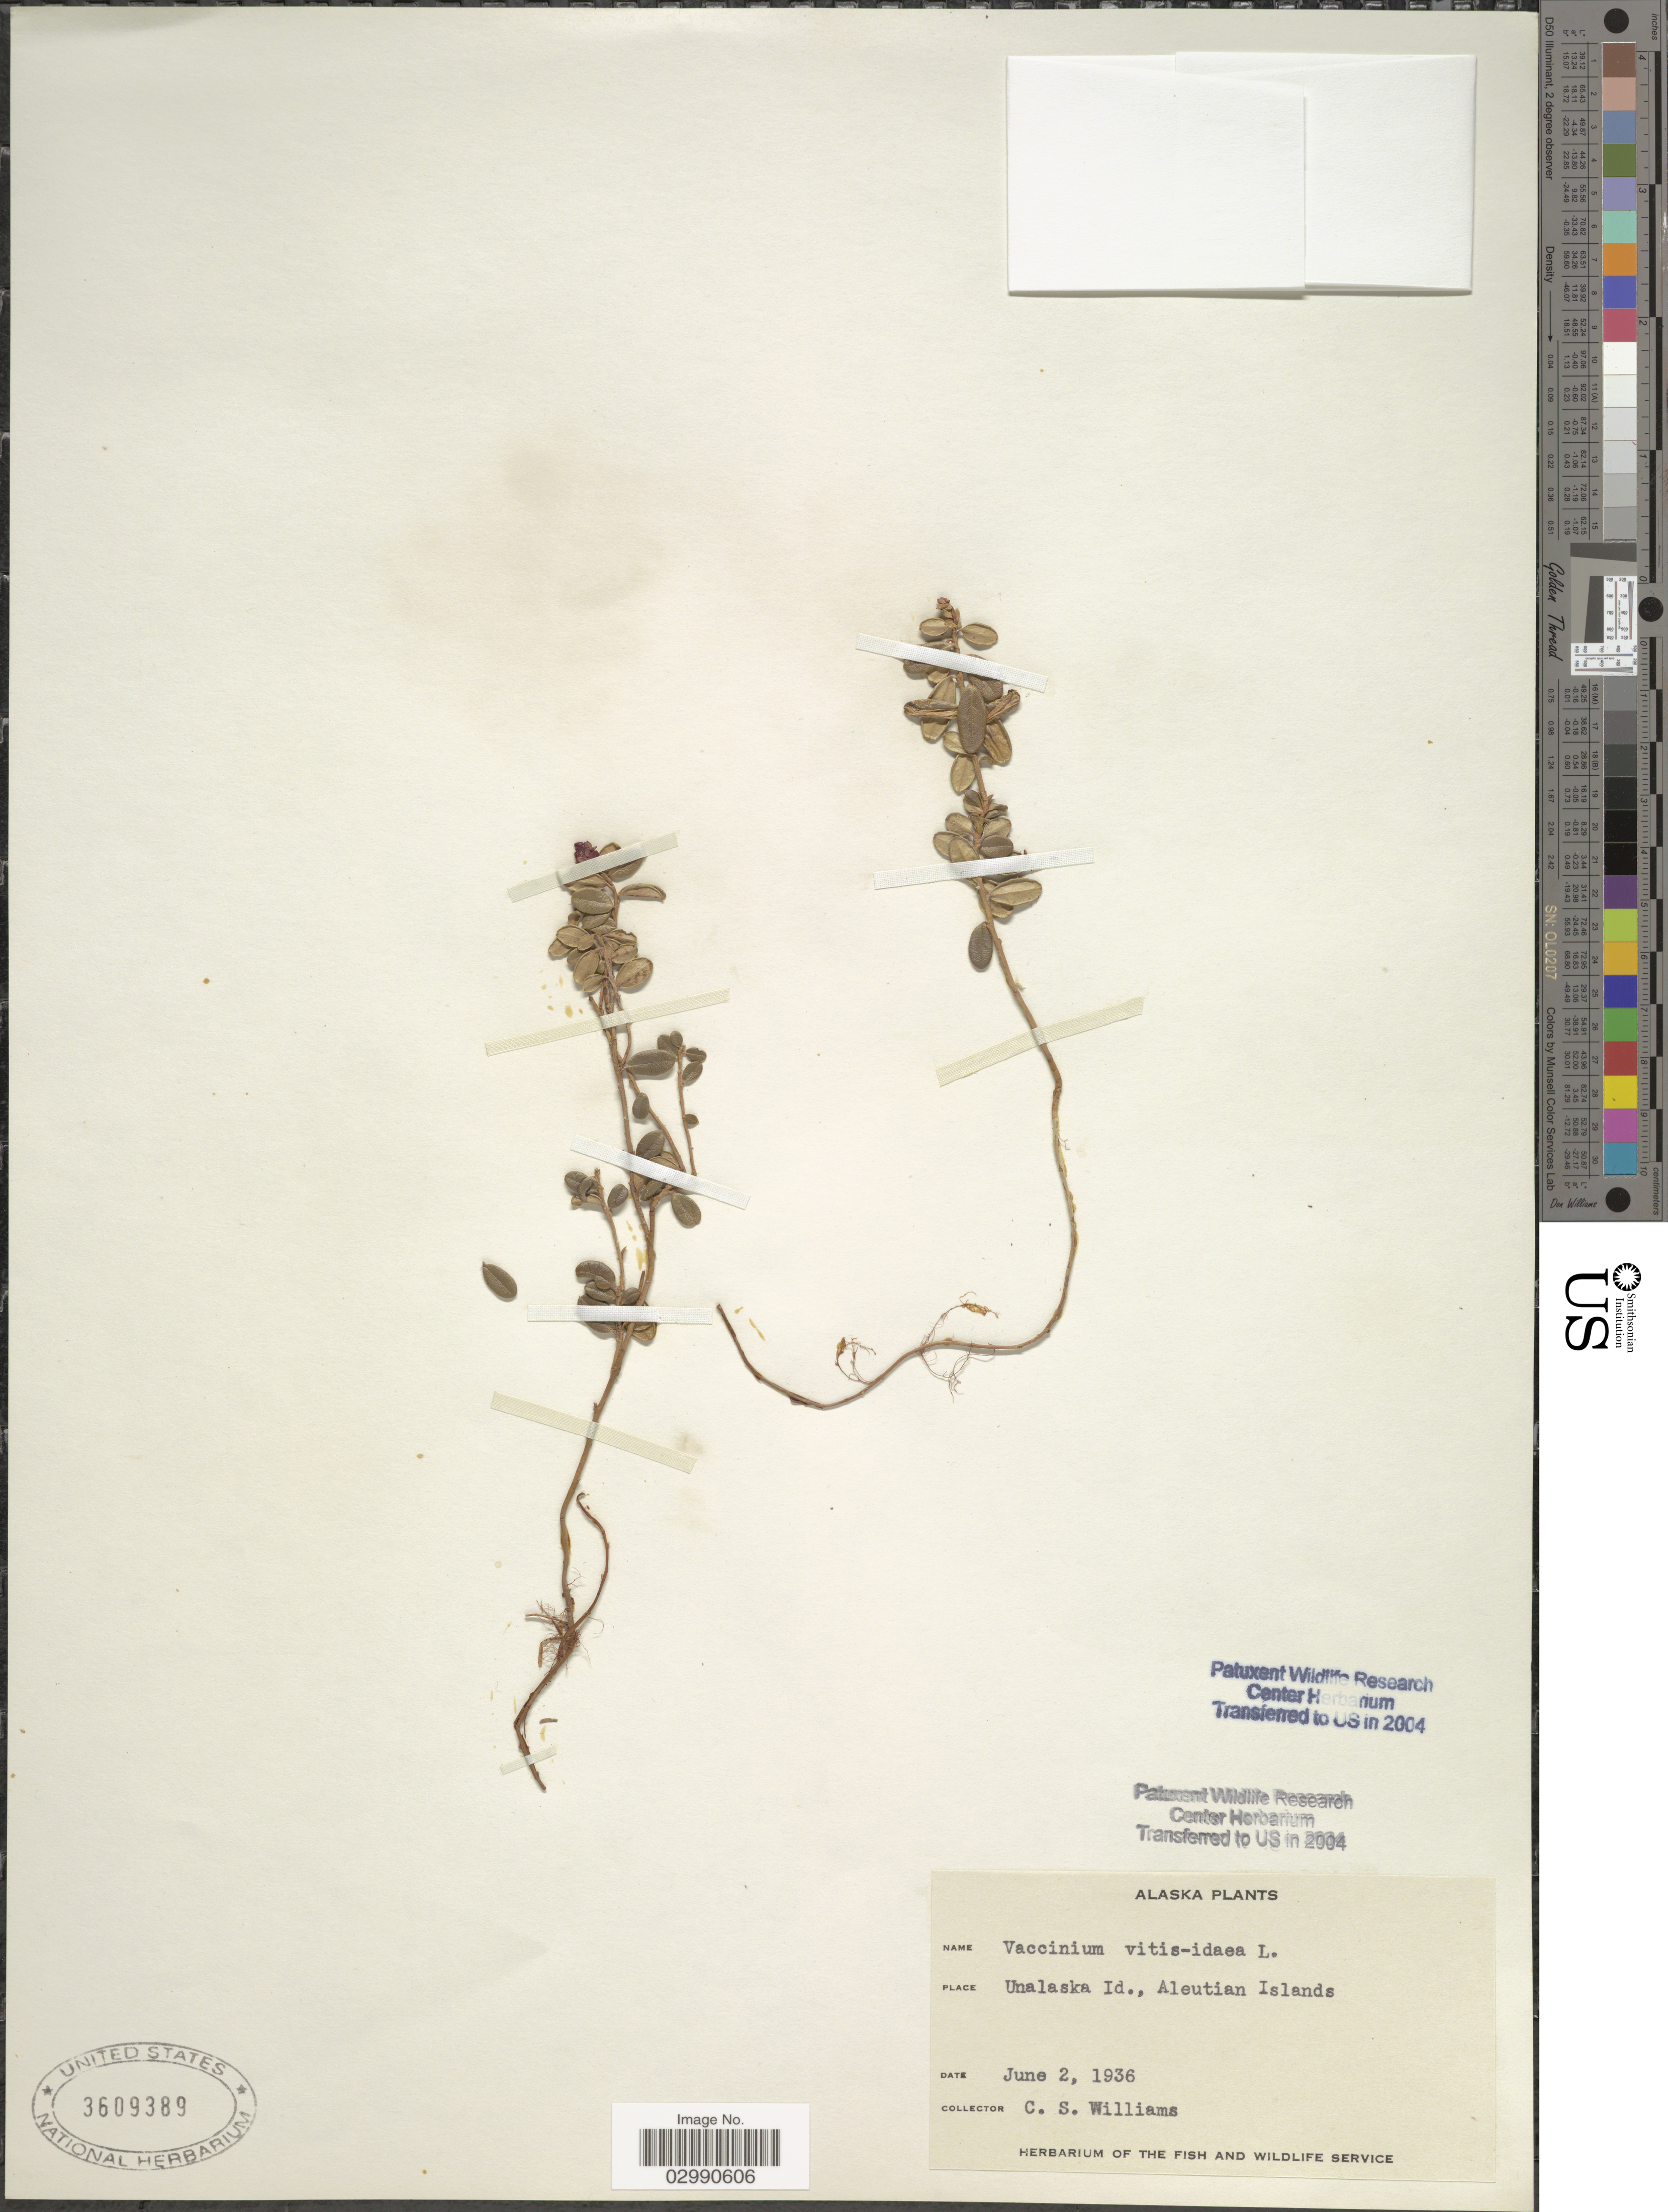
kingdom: Plantae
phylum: Tracheophyta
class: Magnoliopsida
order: Ericales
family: Ericaceae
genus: Vaccinium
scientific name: Vaccinium vitis-idaea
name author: L.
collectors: C. Williams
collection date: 1936-06-02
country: United States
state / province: Alaska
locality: Unalaska Id., Aleutian Islands.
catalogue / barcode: US 3609389